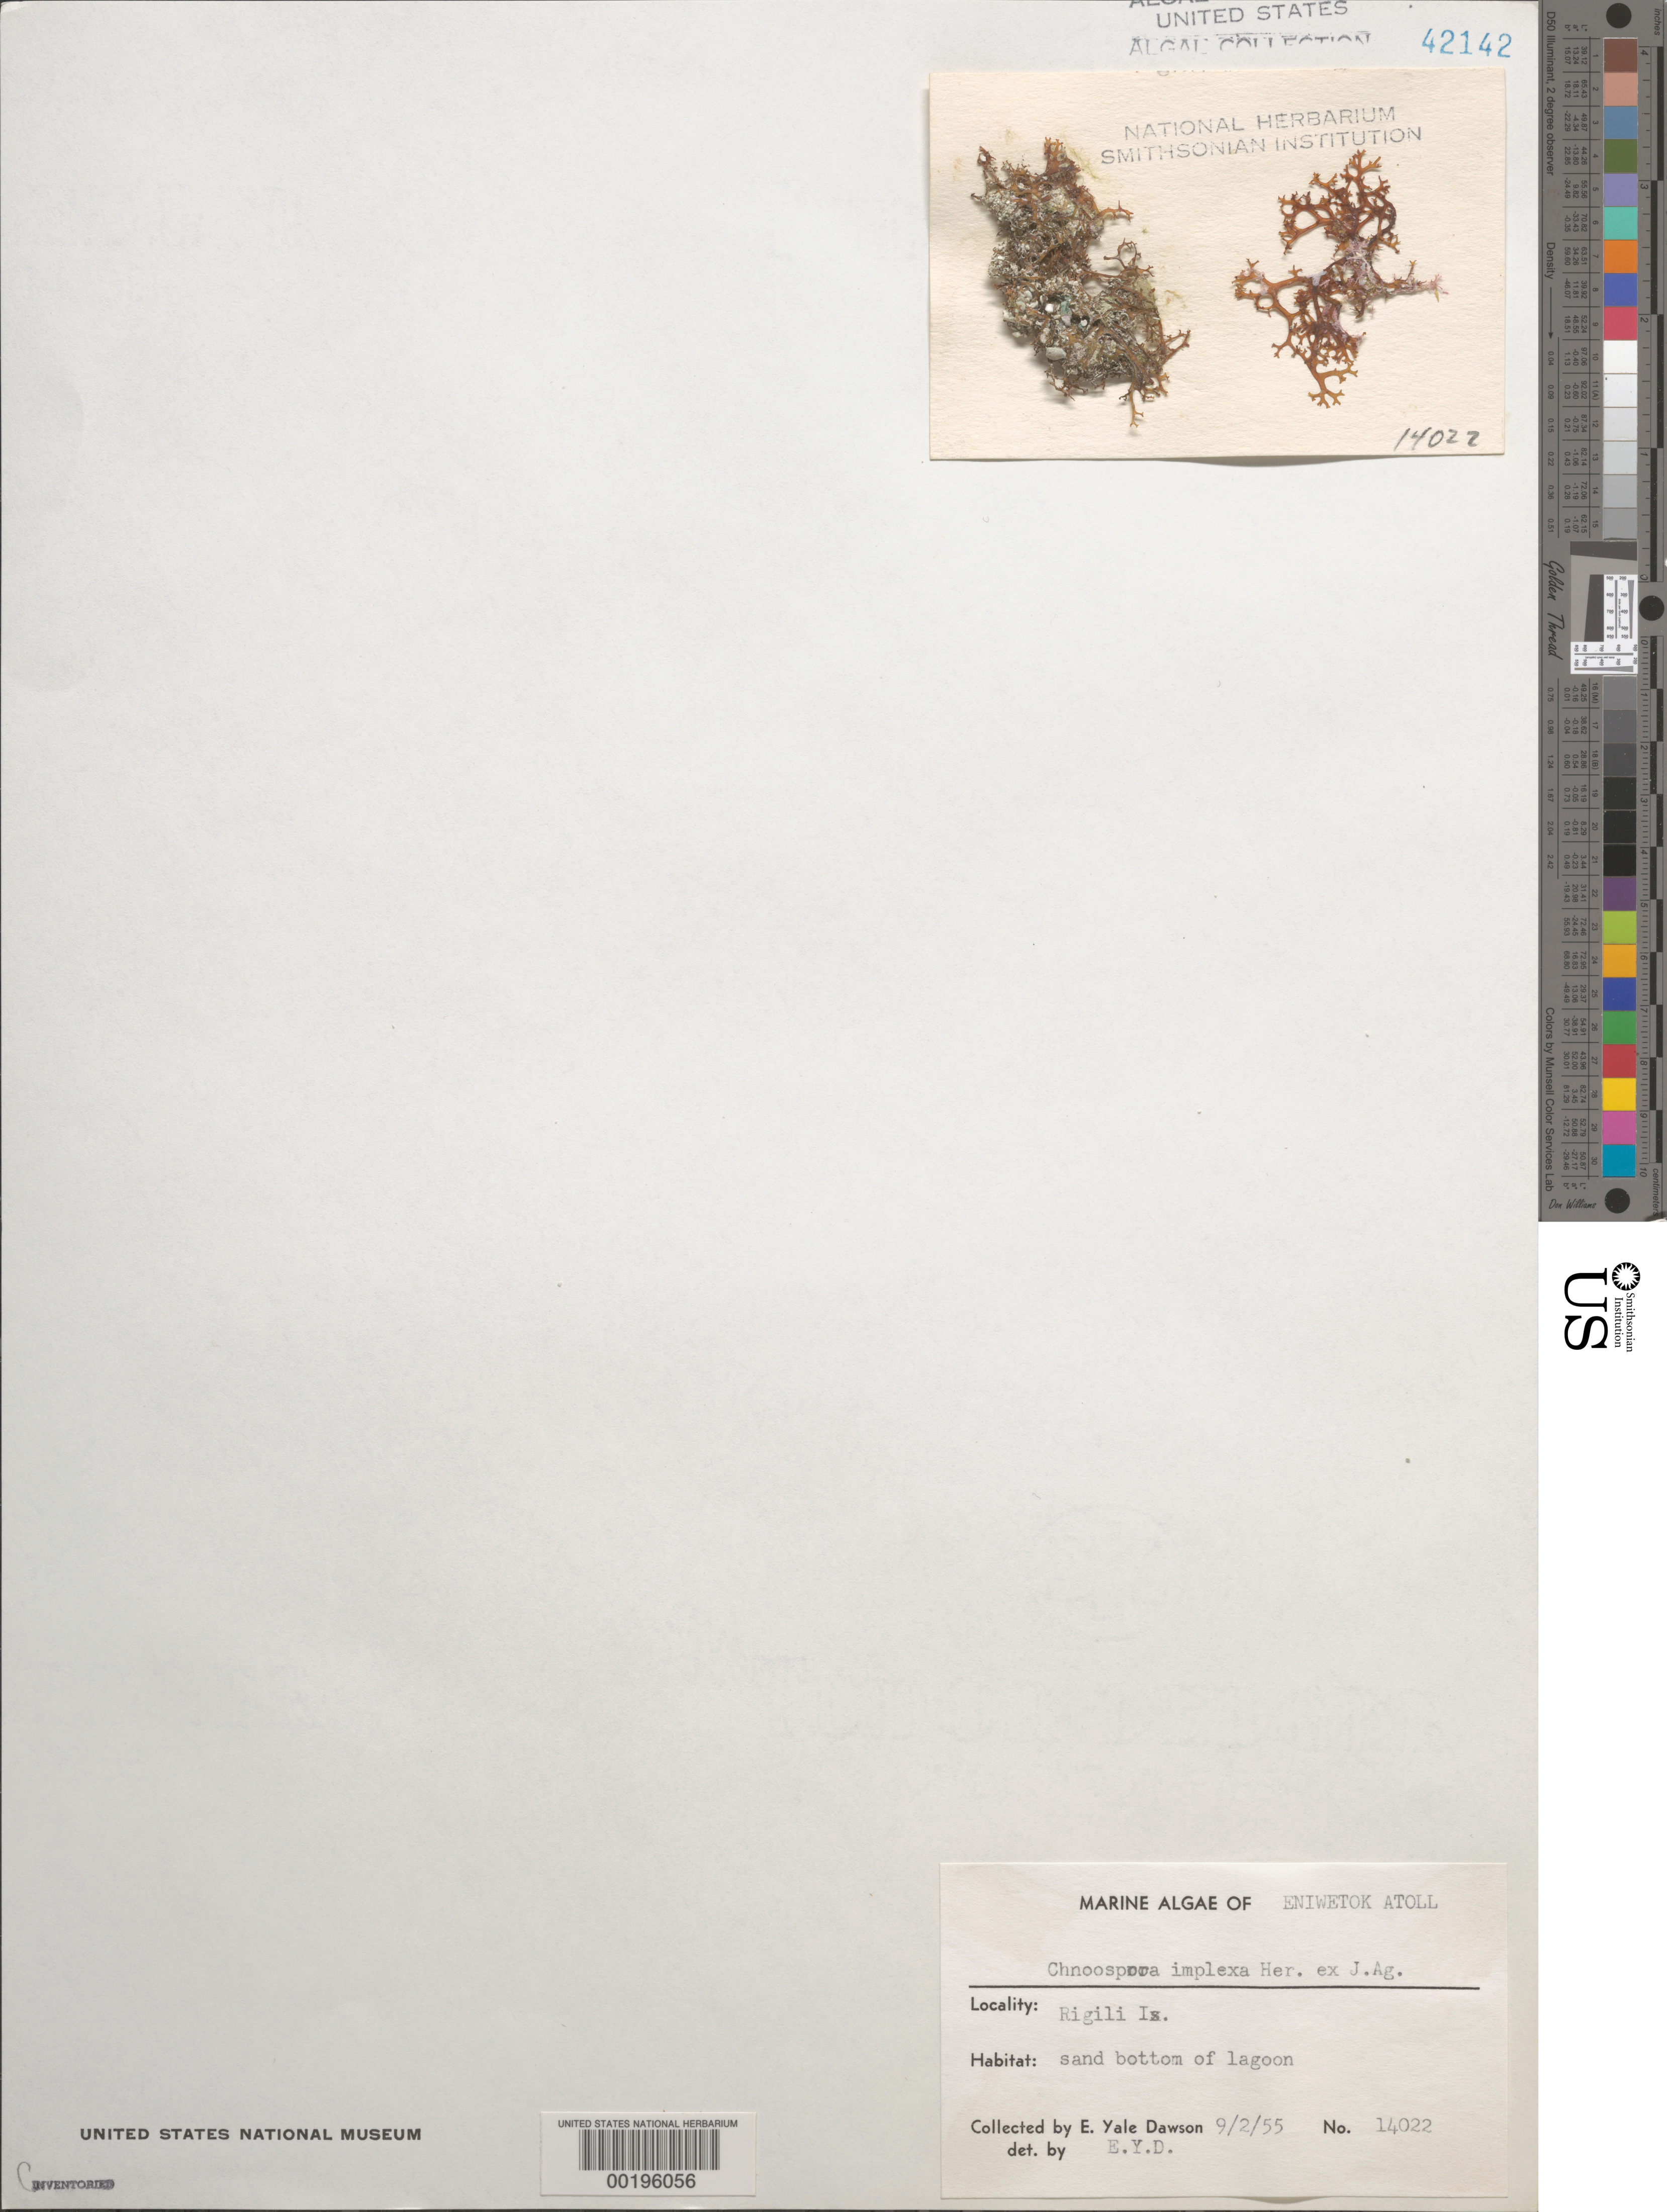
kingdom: Chromista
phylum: Ochrophyta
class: Phaeophyceae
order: Scytosiphonales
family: Scytosiphonaceae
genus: Pseudochnoospora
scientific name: Pseudochnoospora implexa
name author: (J. Agardh) Santiañez et al.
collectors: E. Y. Dawson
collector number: EYD 14022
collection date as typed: September 2, 1955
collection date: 1955-09-02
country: Marshall Islands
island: Enewetak [Eniwetok] Atoll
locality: Rigili Island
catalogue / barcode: US 42142